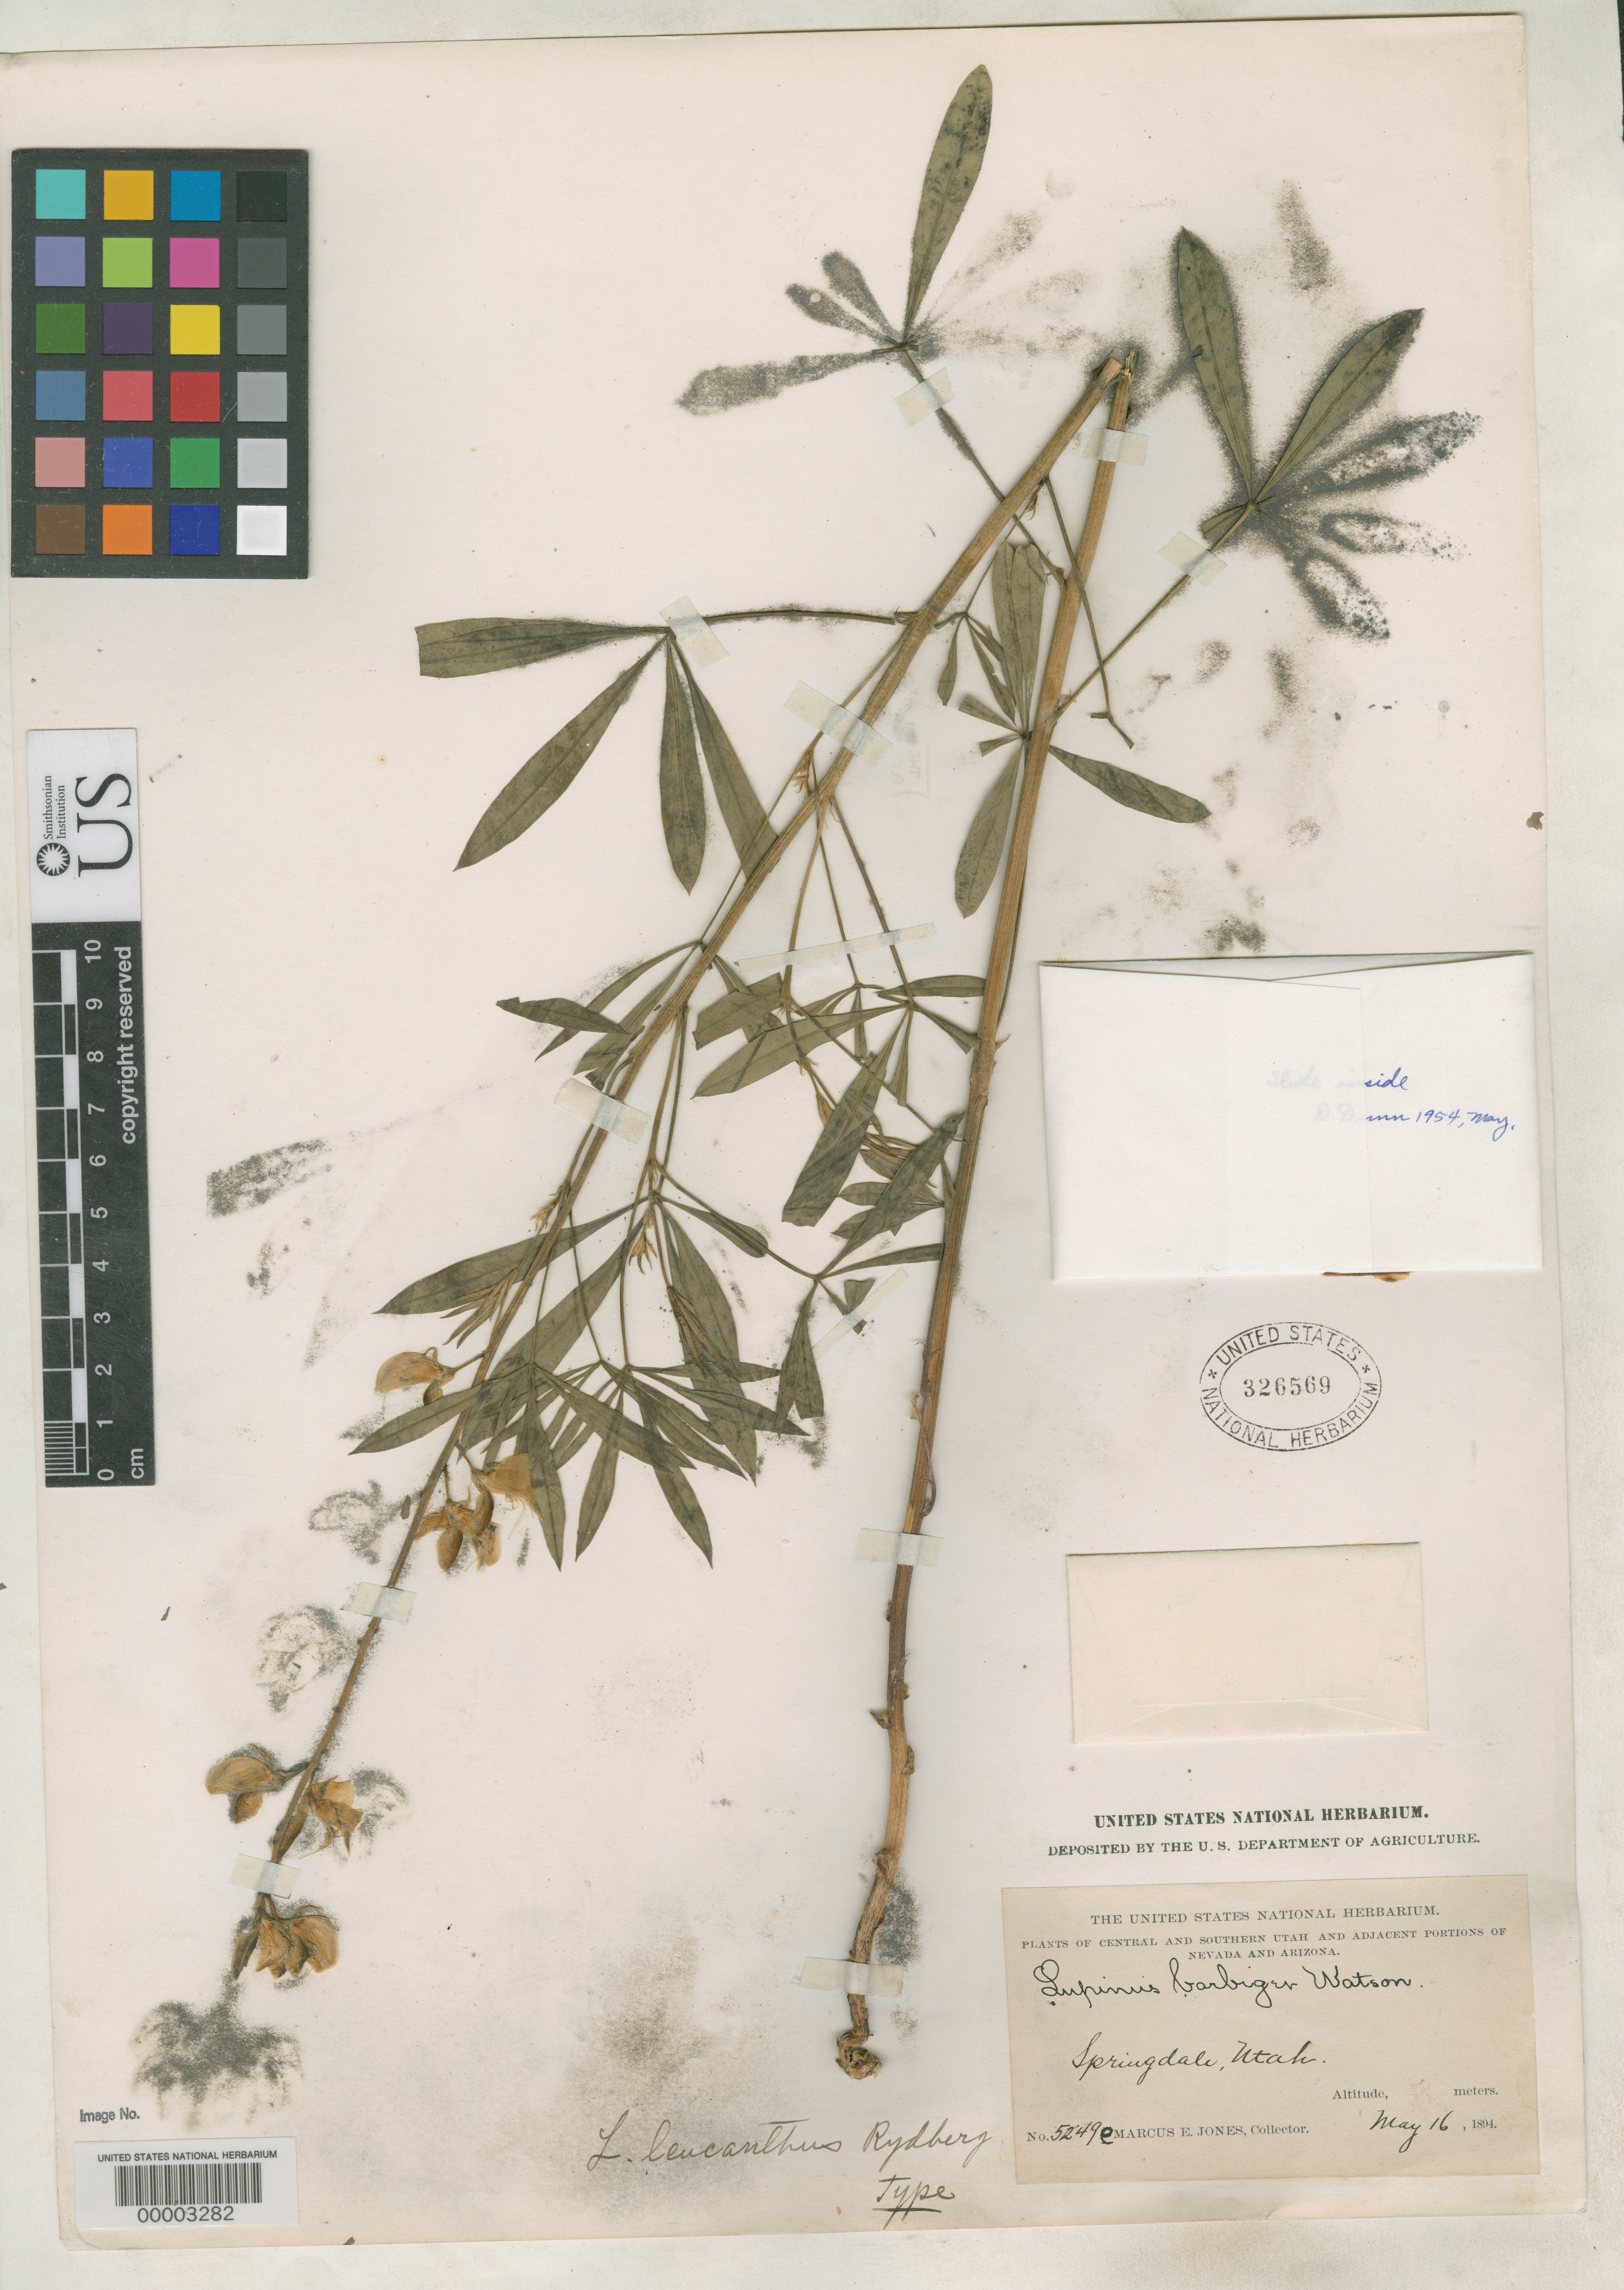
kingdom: Plantae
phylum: Tracheophyta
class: Magnoliopsida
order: Fabales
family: Fabaceae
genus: Lupinus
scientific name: Lupinus leucanthus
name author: Rydb.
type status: Holotype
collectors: M. E. Jones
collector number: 5249 e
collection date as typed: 16 May 1894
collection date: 1894-05-16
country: United States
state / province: Utah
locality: Springdale.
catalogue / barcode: US 326569